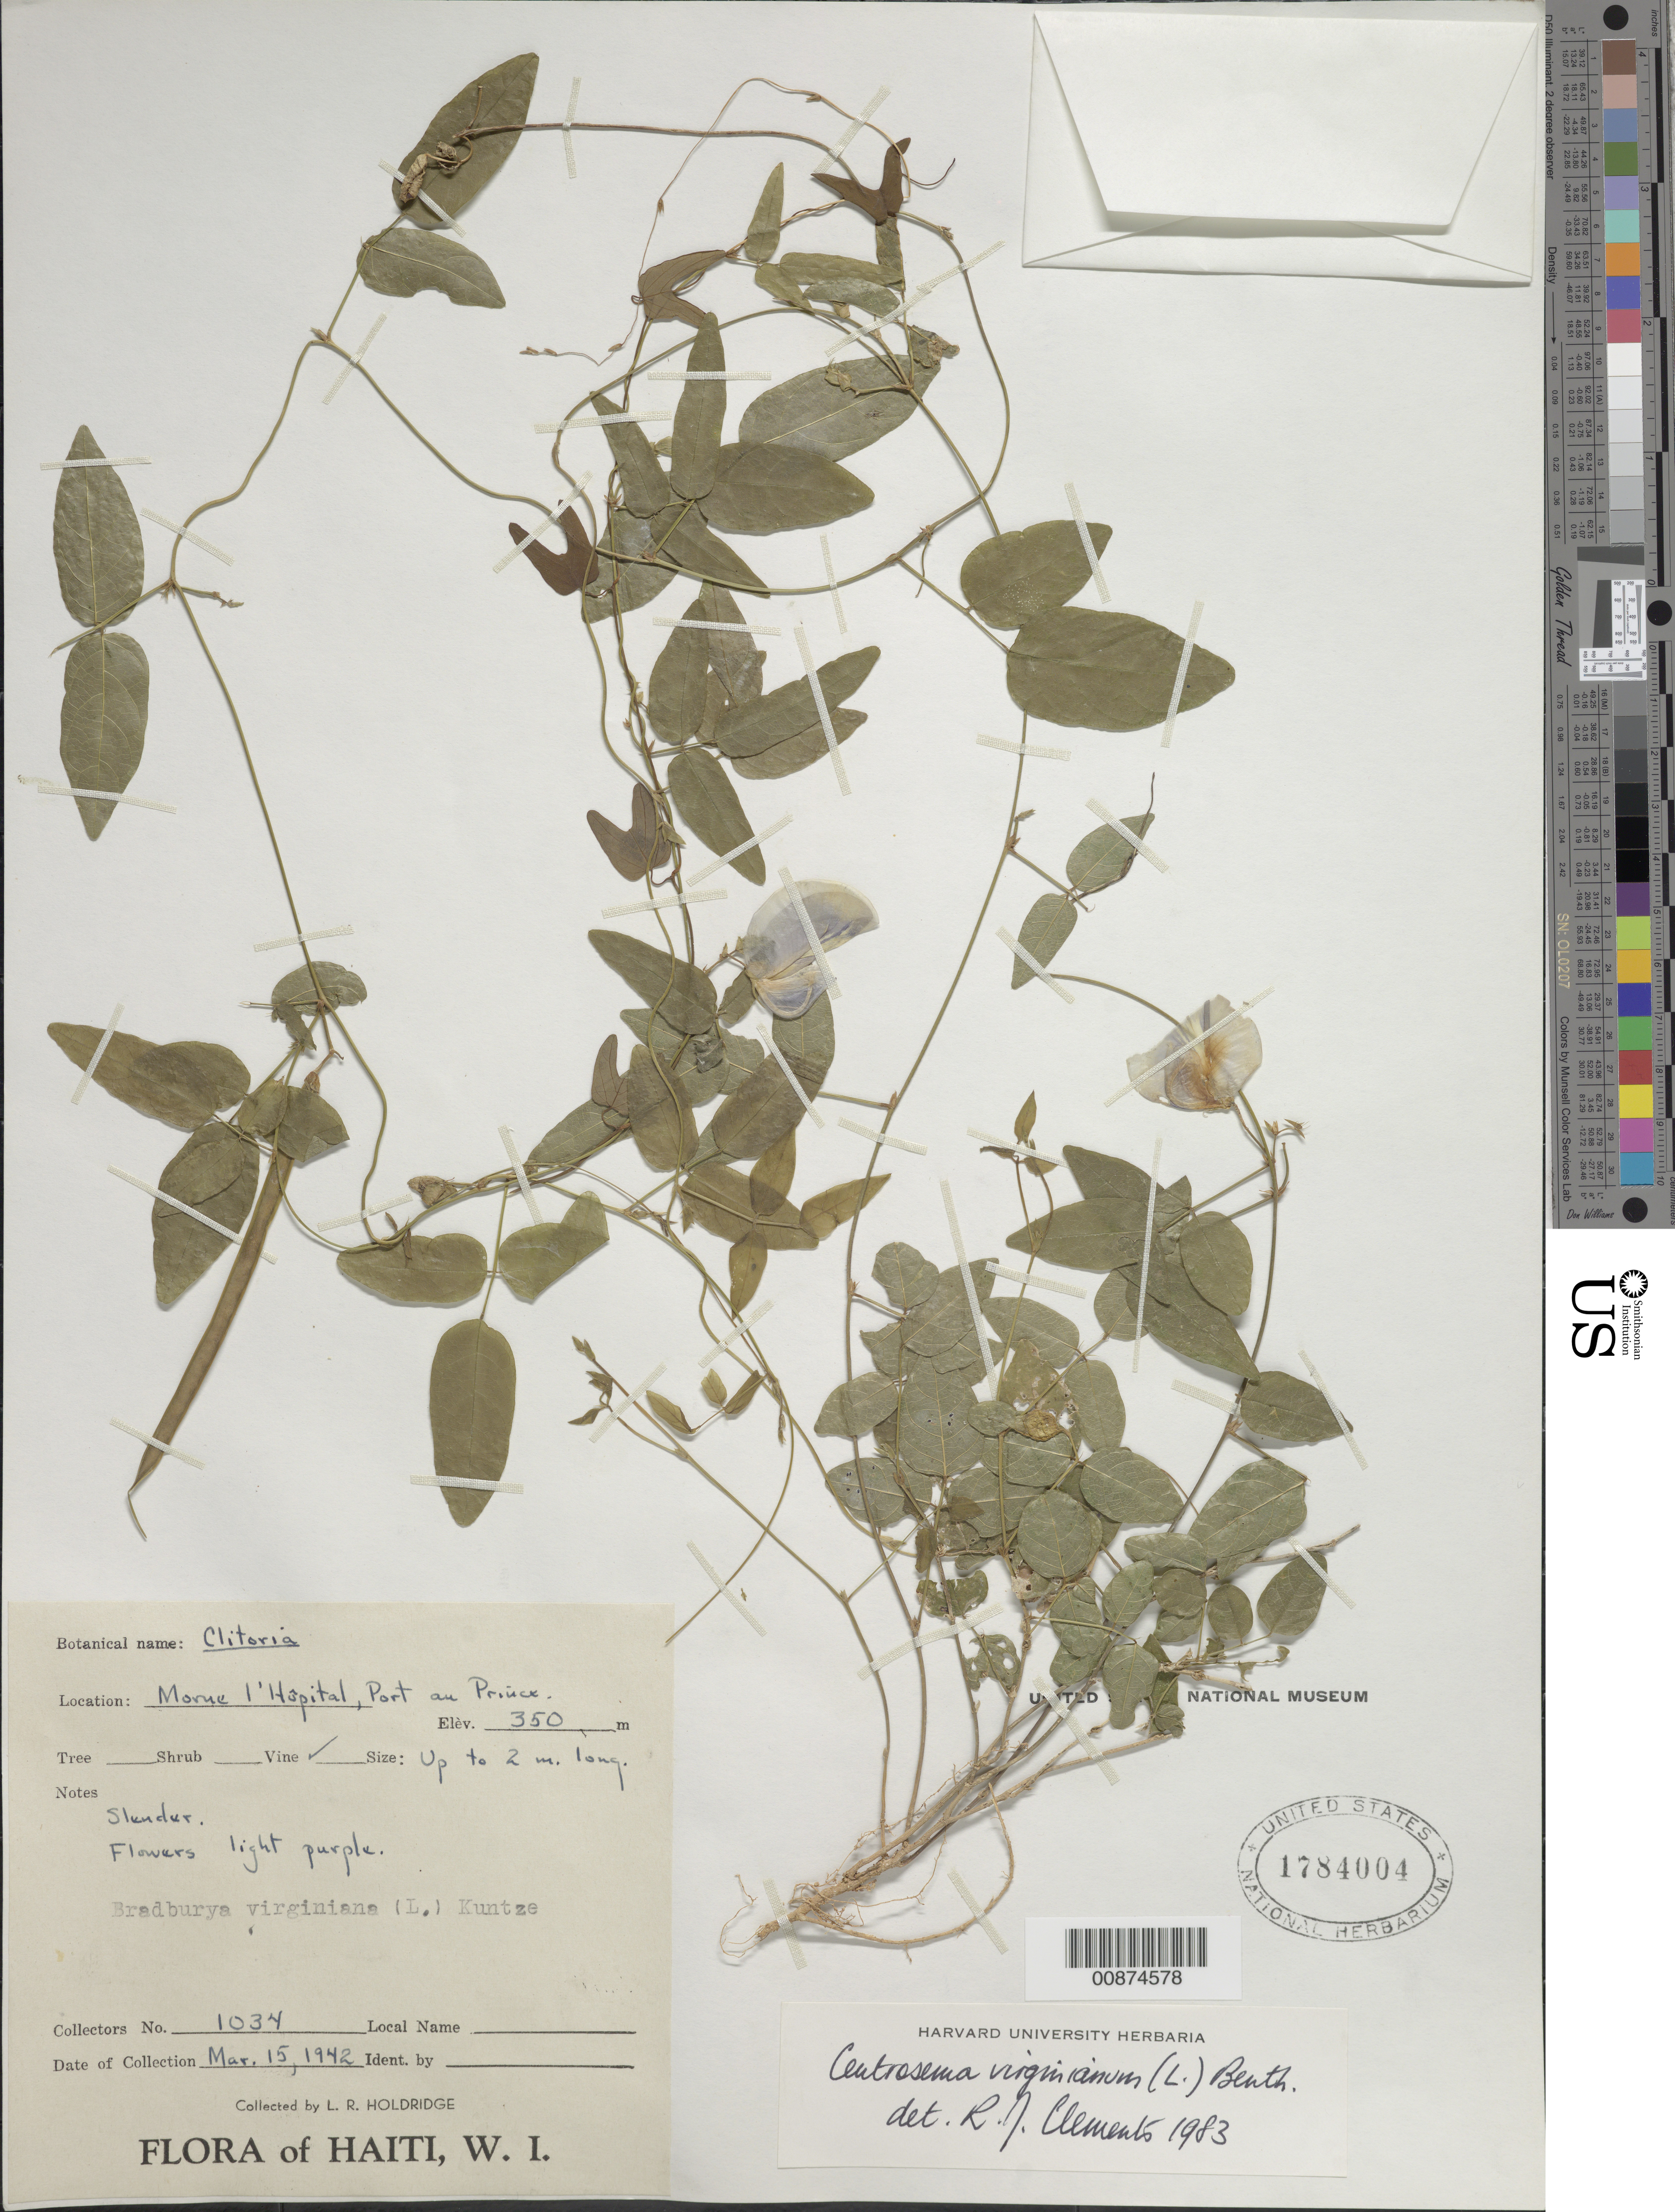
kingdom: Plantae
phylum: Tracheophyta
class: Magnoliopsida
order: Fabales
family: Fabaceae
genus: Centrosema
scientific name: Centrosema virginianum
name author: (L.) Benth.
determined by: Clements, R. J.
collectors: L. Holdridge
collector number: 1034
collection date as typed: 15 Mar 1942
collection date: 1942-03-15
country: Haiti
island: Hispaniola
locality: Morne l'Hôpital, Port au Prince.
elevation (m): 350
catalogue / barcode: US 1784004